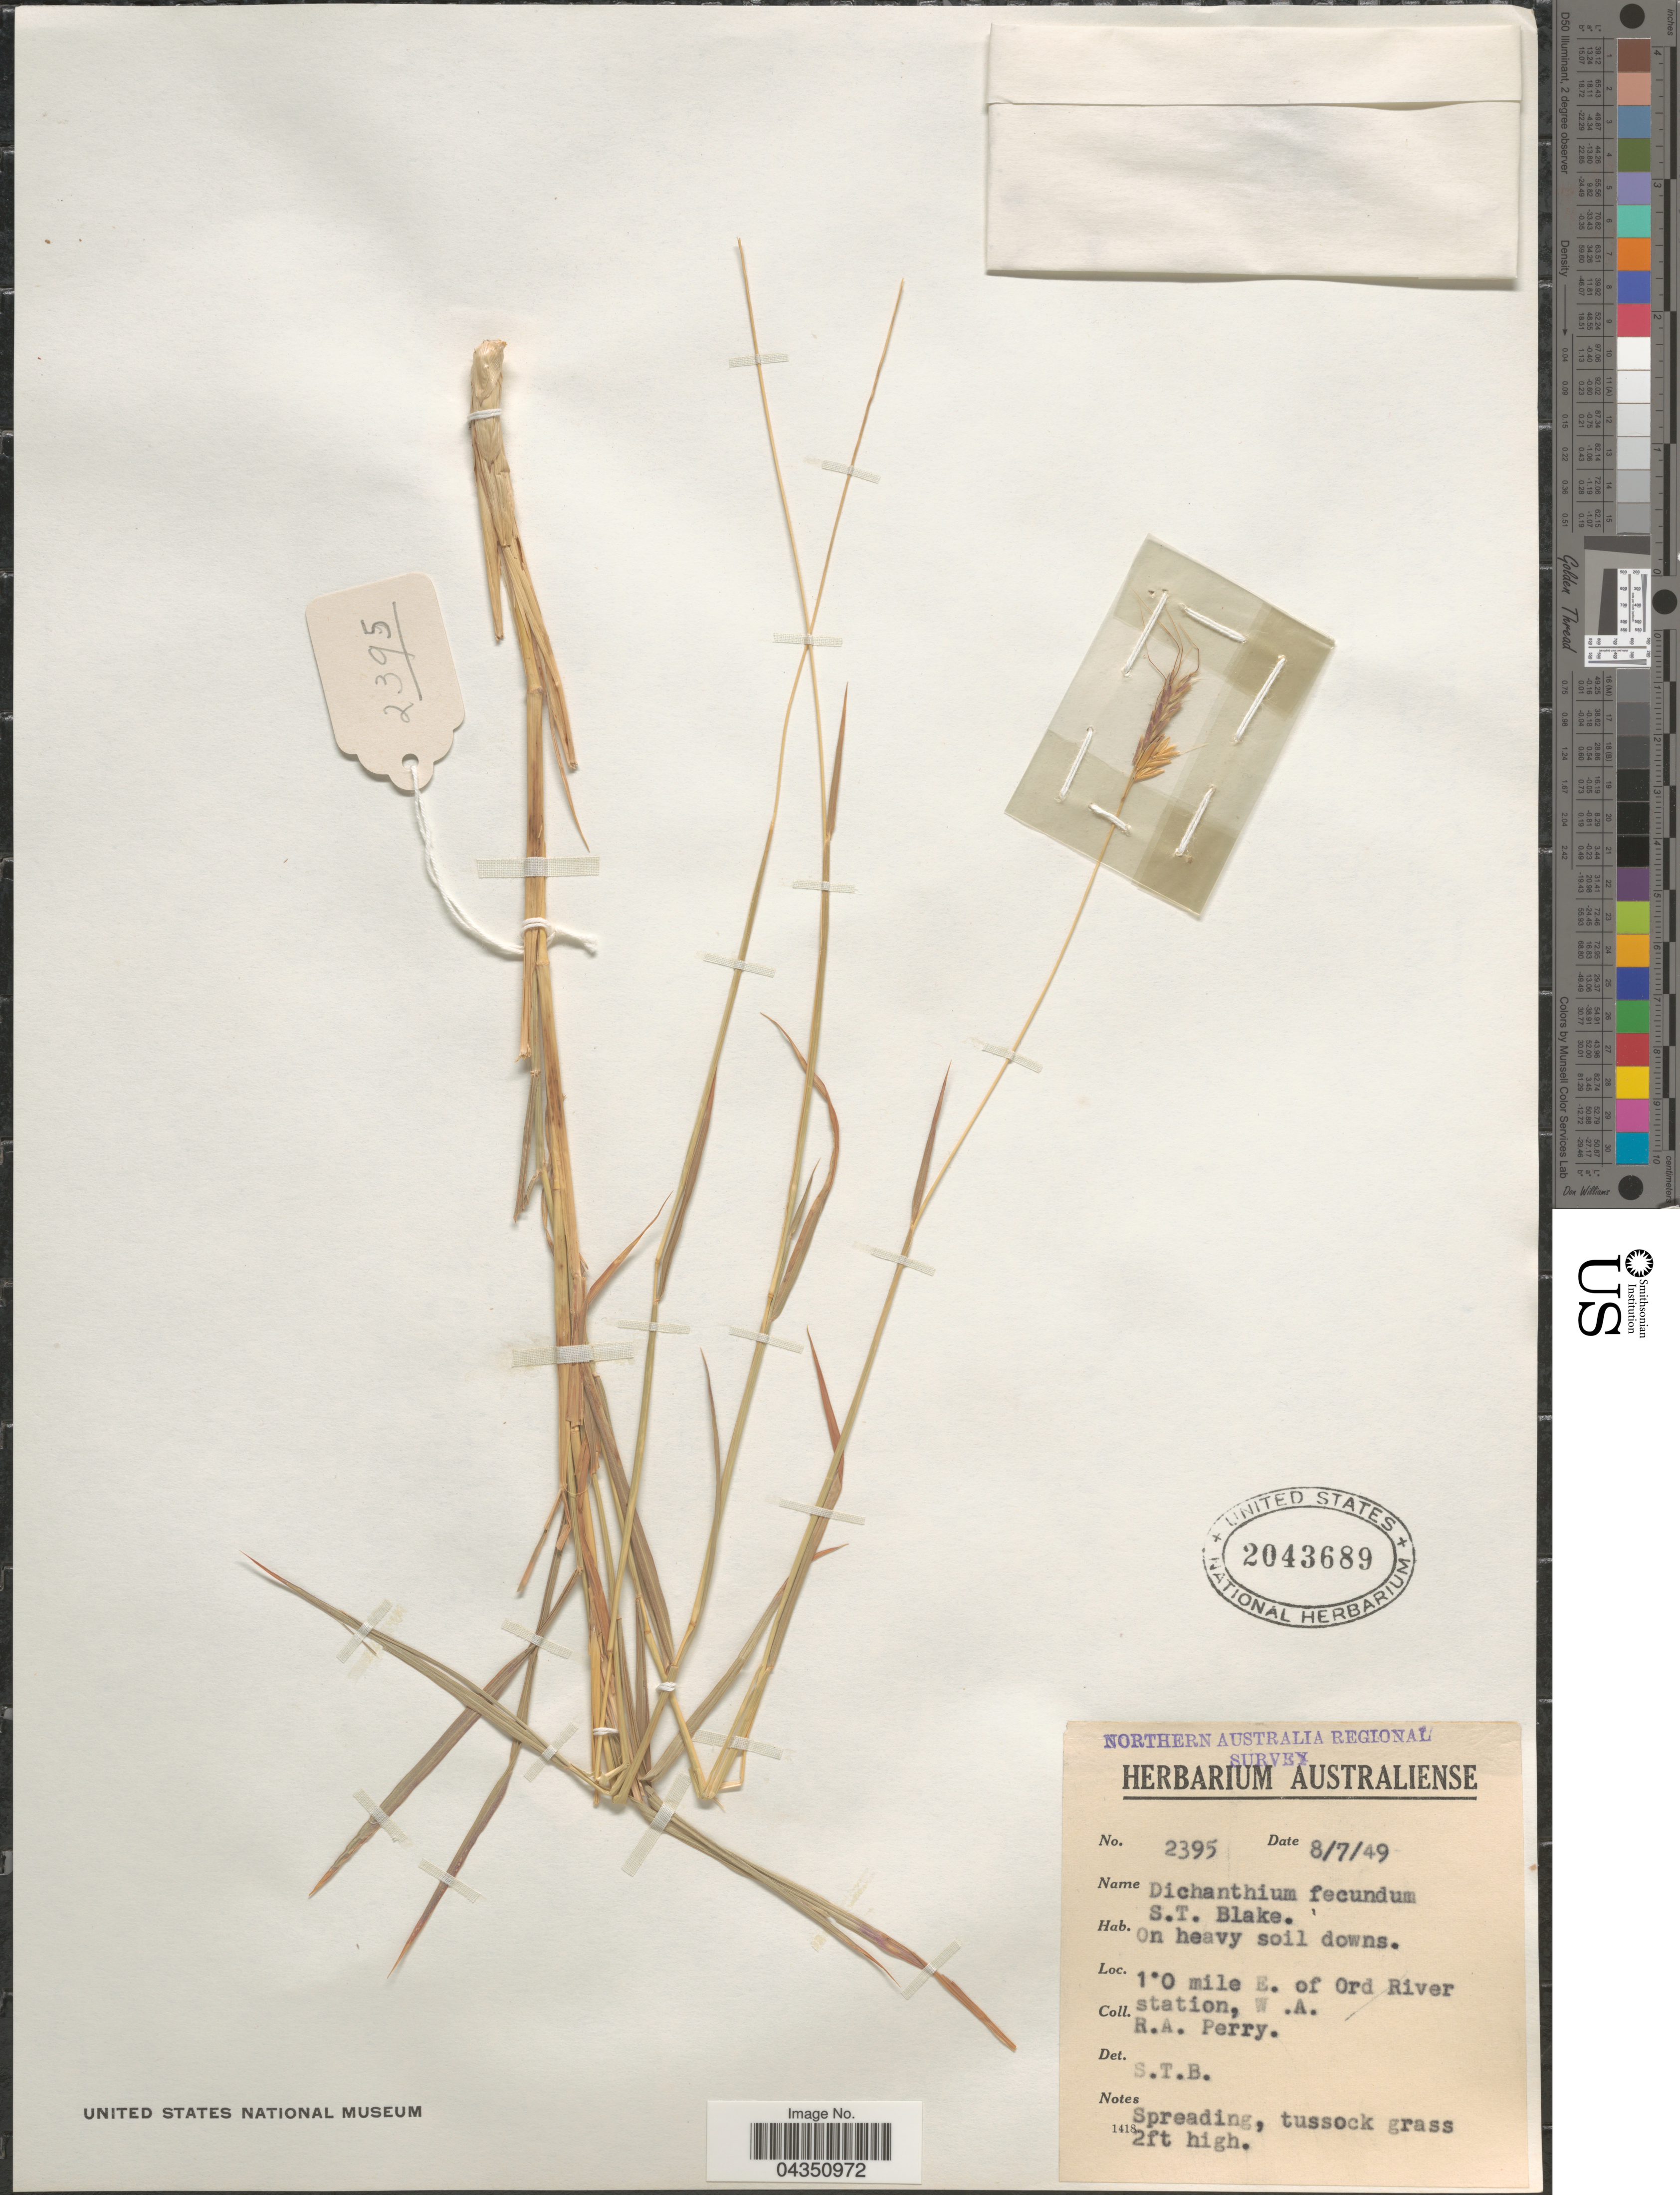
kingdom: Plantae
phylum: Tracheophyta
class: Liliopsida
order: Poales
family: Poaceae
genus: Dichanthium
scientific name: Dichanthium fecundum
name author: S.T. Blake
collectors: Perry, R. A.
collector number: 2395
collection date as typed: Transcribed d/m/y: 8/7/49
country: Australia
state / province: Western Australia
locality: Northern Australia Regional Survey. 1.0 mile E. of Ord River station.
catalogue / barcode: US 2043689